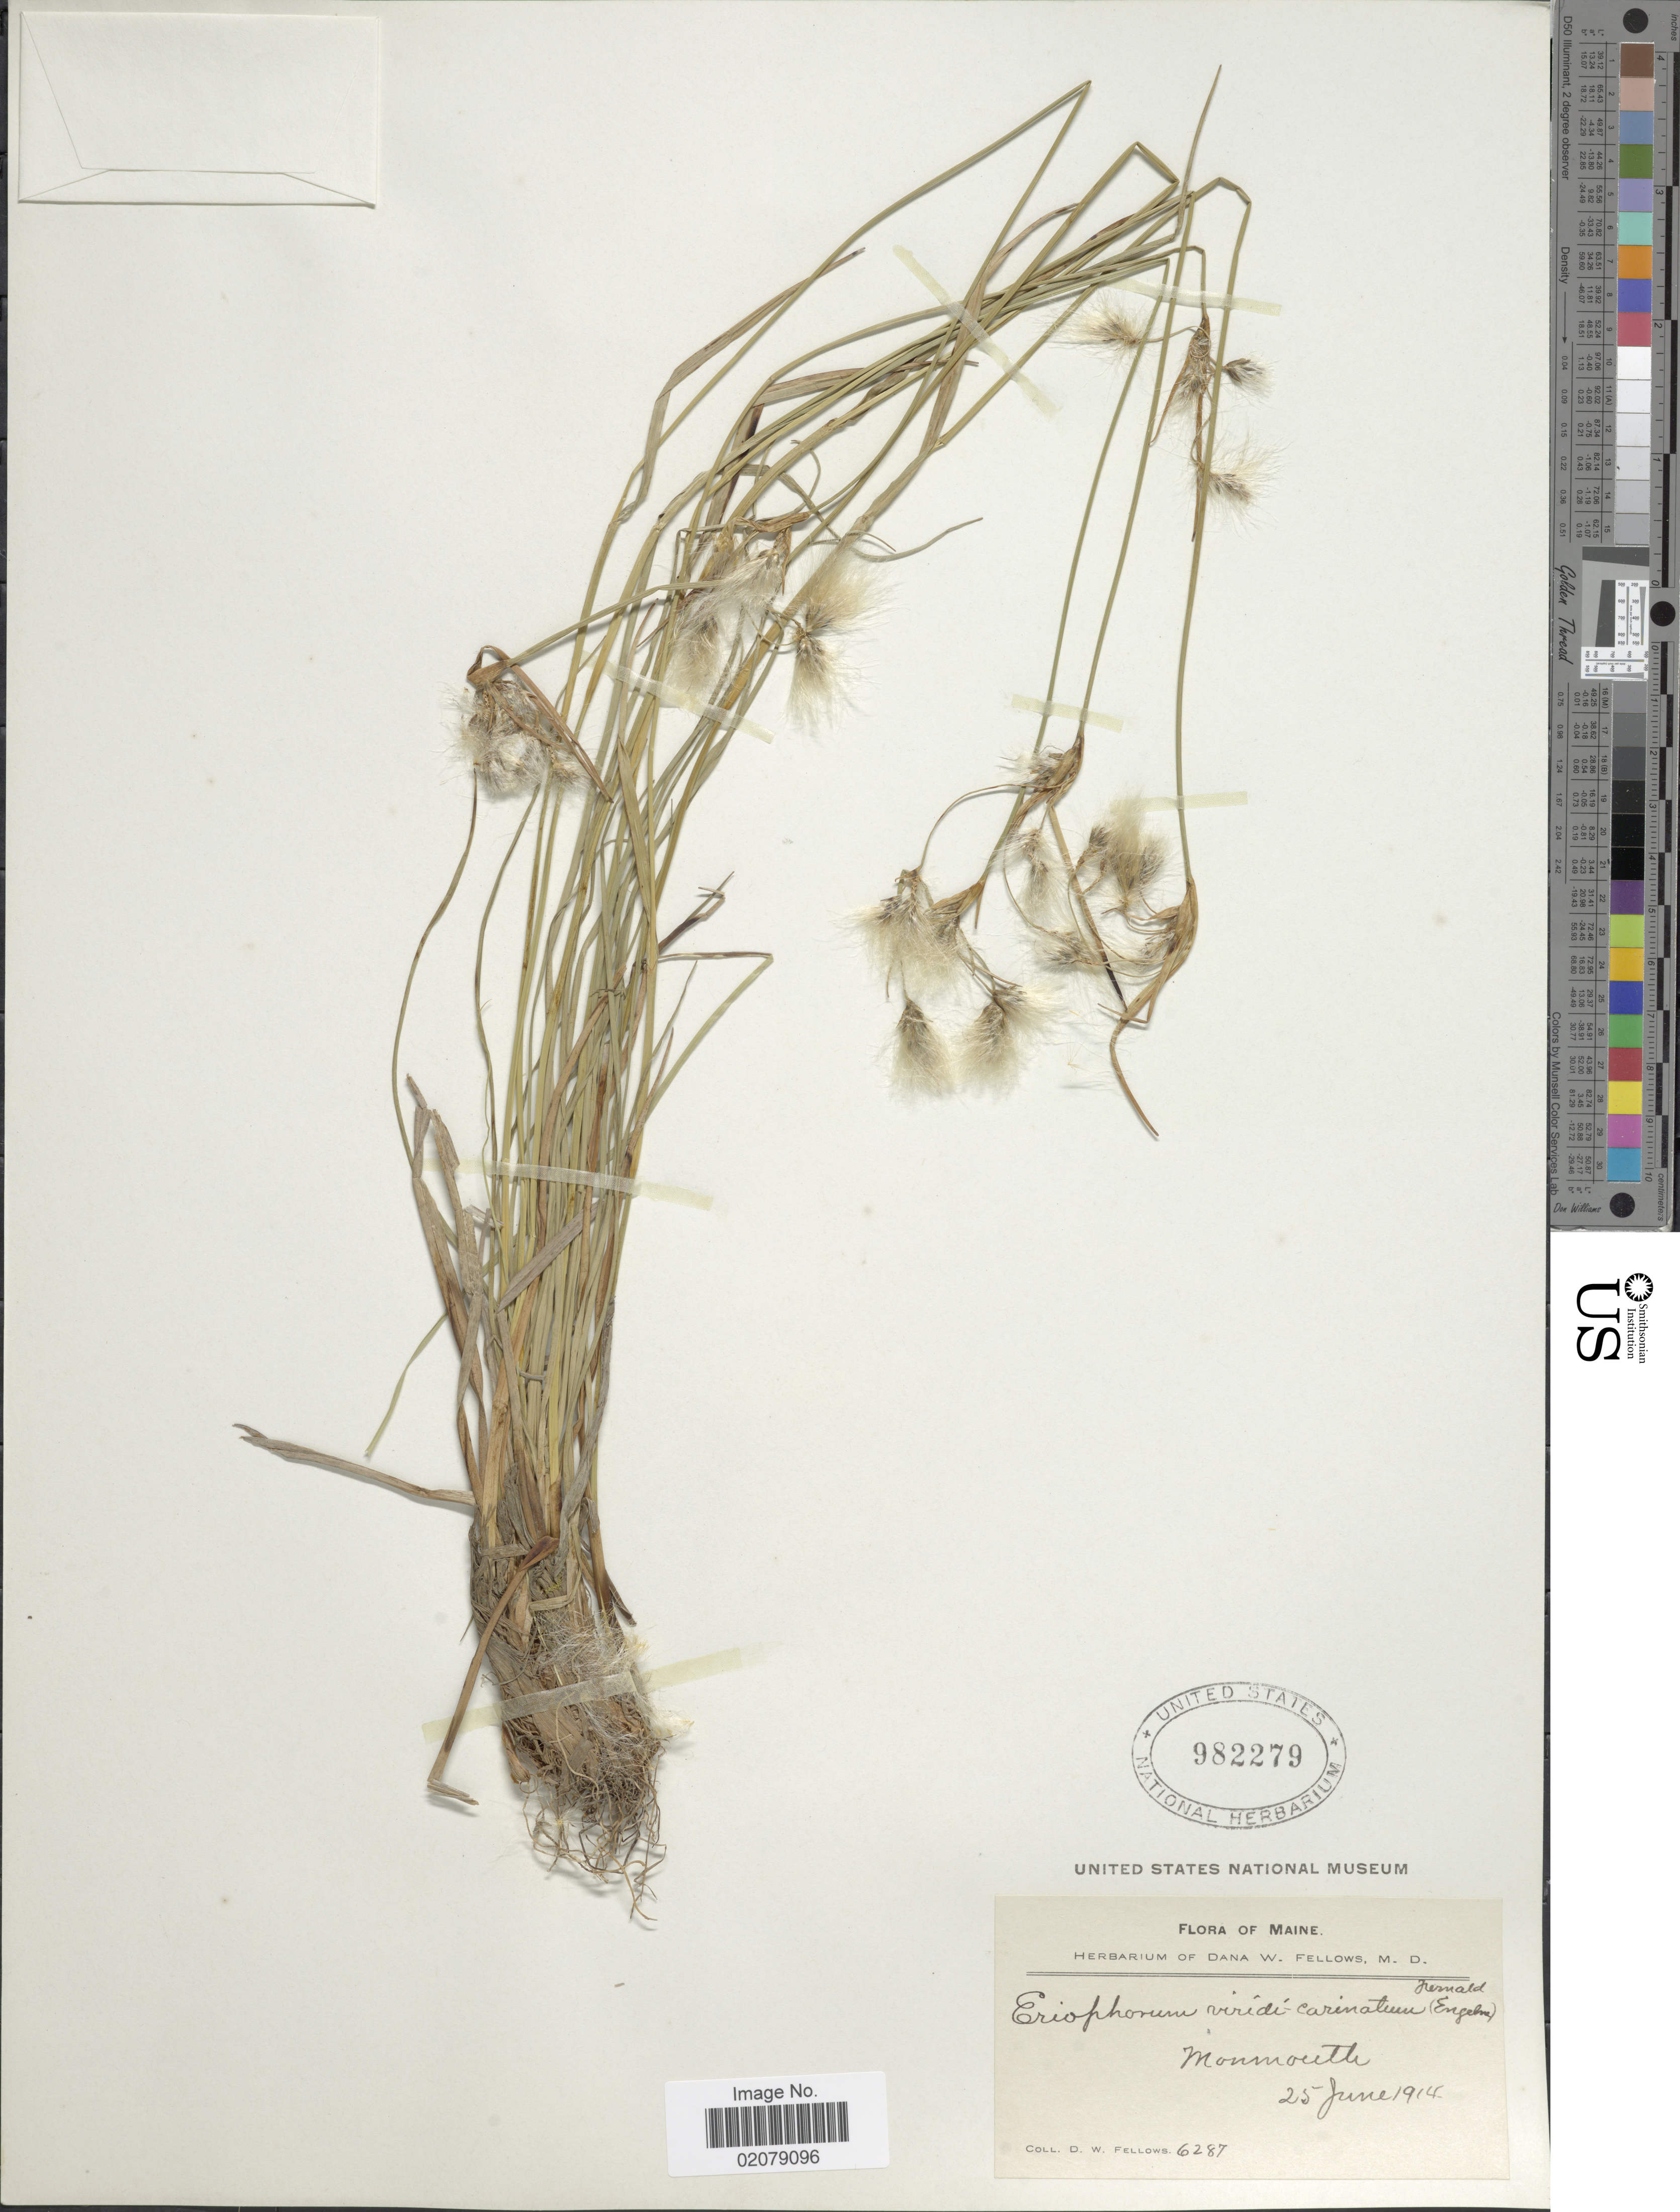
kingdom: Plantae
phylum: Tracheophyta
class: Liliopsida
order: Poales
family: Cyperaceae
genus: Eriophorum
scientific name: Eriophorum viridicarinatum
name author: (Englem.) Fernald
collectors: D. W. Fellows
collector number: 6287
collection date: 1914-06-25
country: United States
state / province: Maine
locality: Monmouth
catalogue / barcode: US 982279